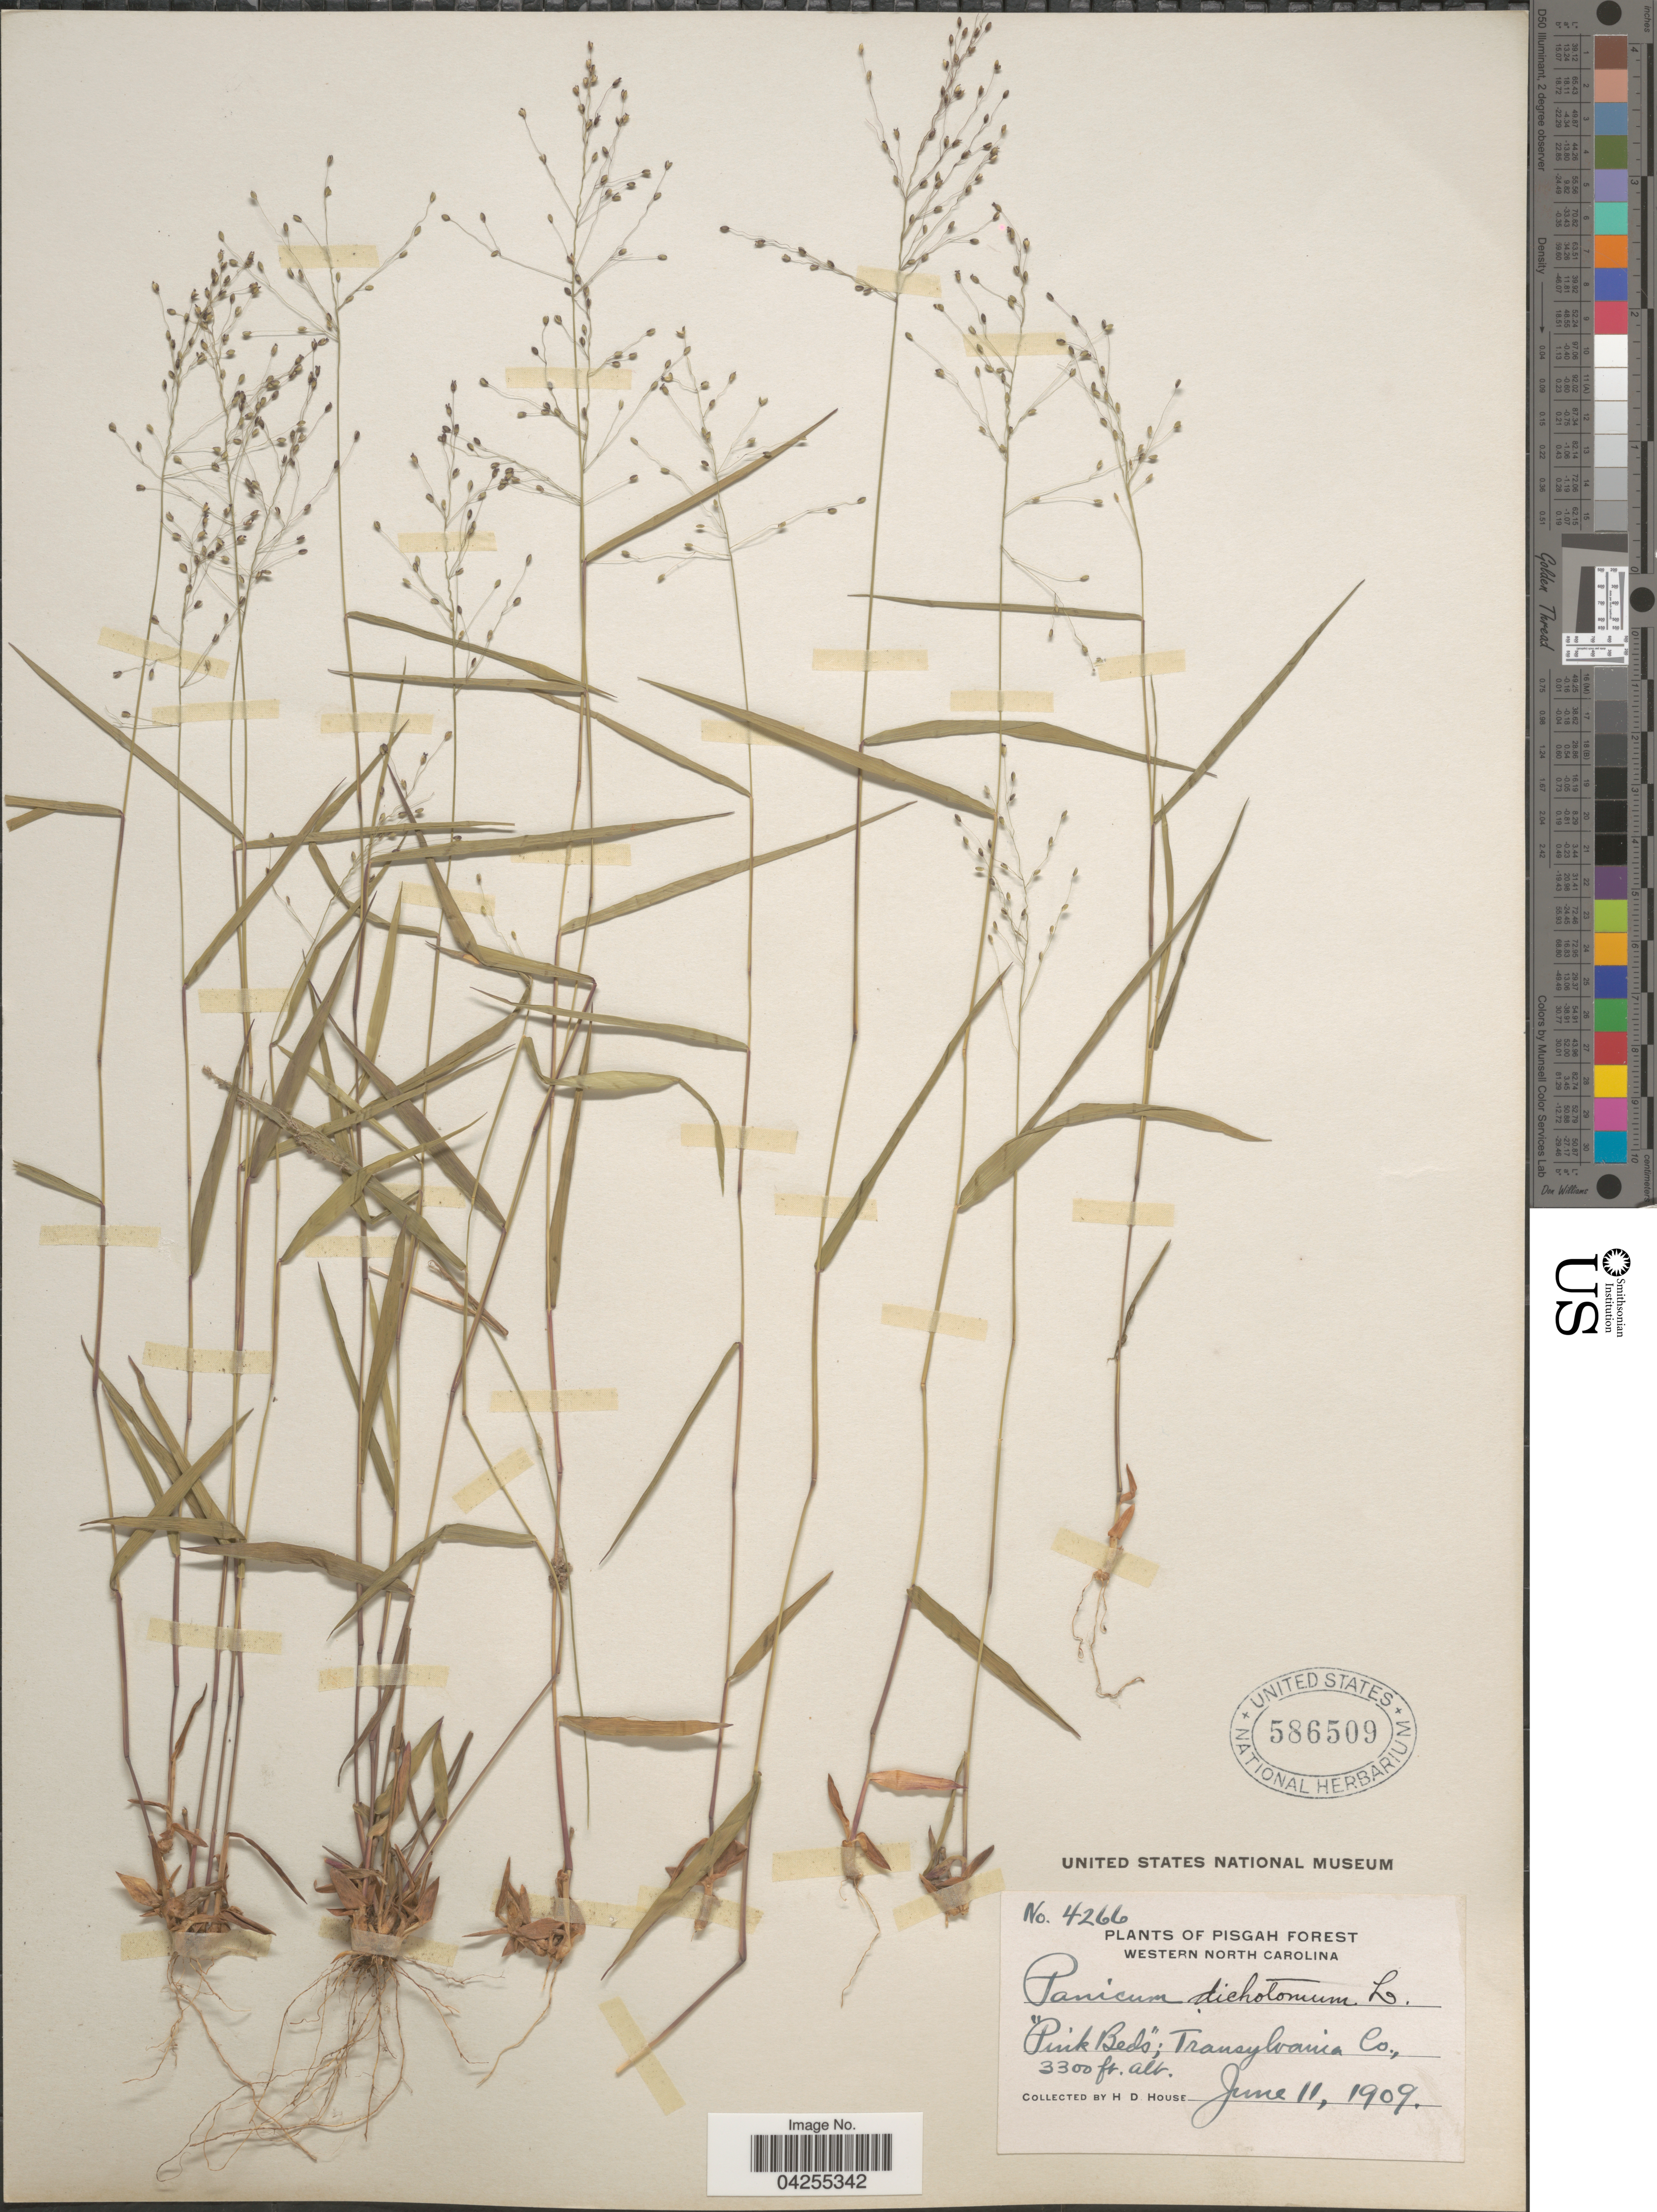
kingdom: Plantae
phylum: Tracheophyta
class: Liliopsida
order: Poales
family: Poaceae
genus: Dichanthelium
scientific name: Dichanthelium dichotomum var. dichotomum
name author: (L.) Gould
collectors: H. D. House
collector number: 4266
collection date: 1909-06-11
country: United States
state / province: North Carolina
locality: Pisgah Forest. Western North Carolina. "Pink Beds", Transylvania Co.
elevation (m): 1006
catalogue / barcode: US 586509